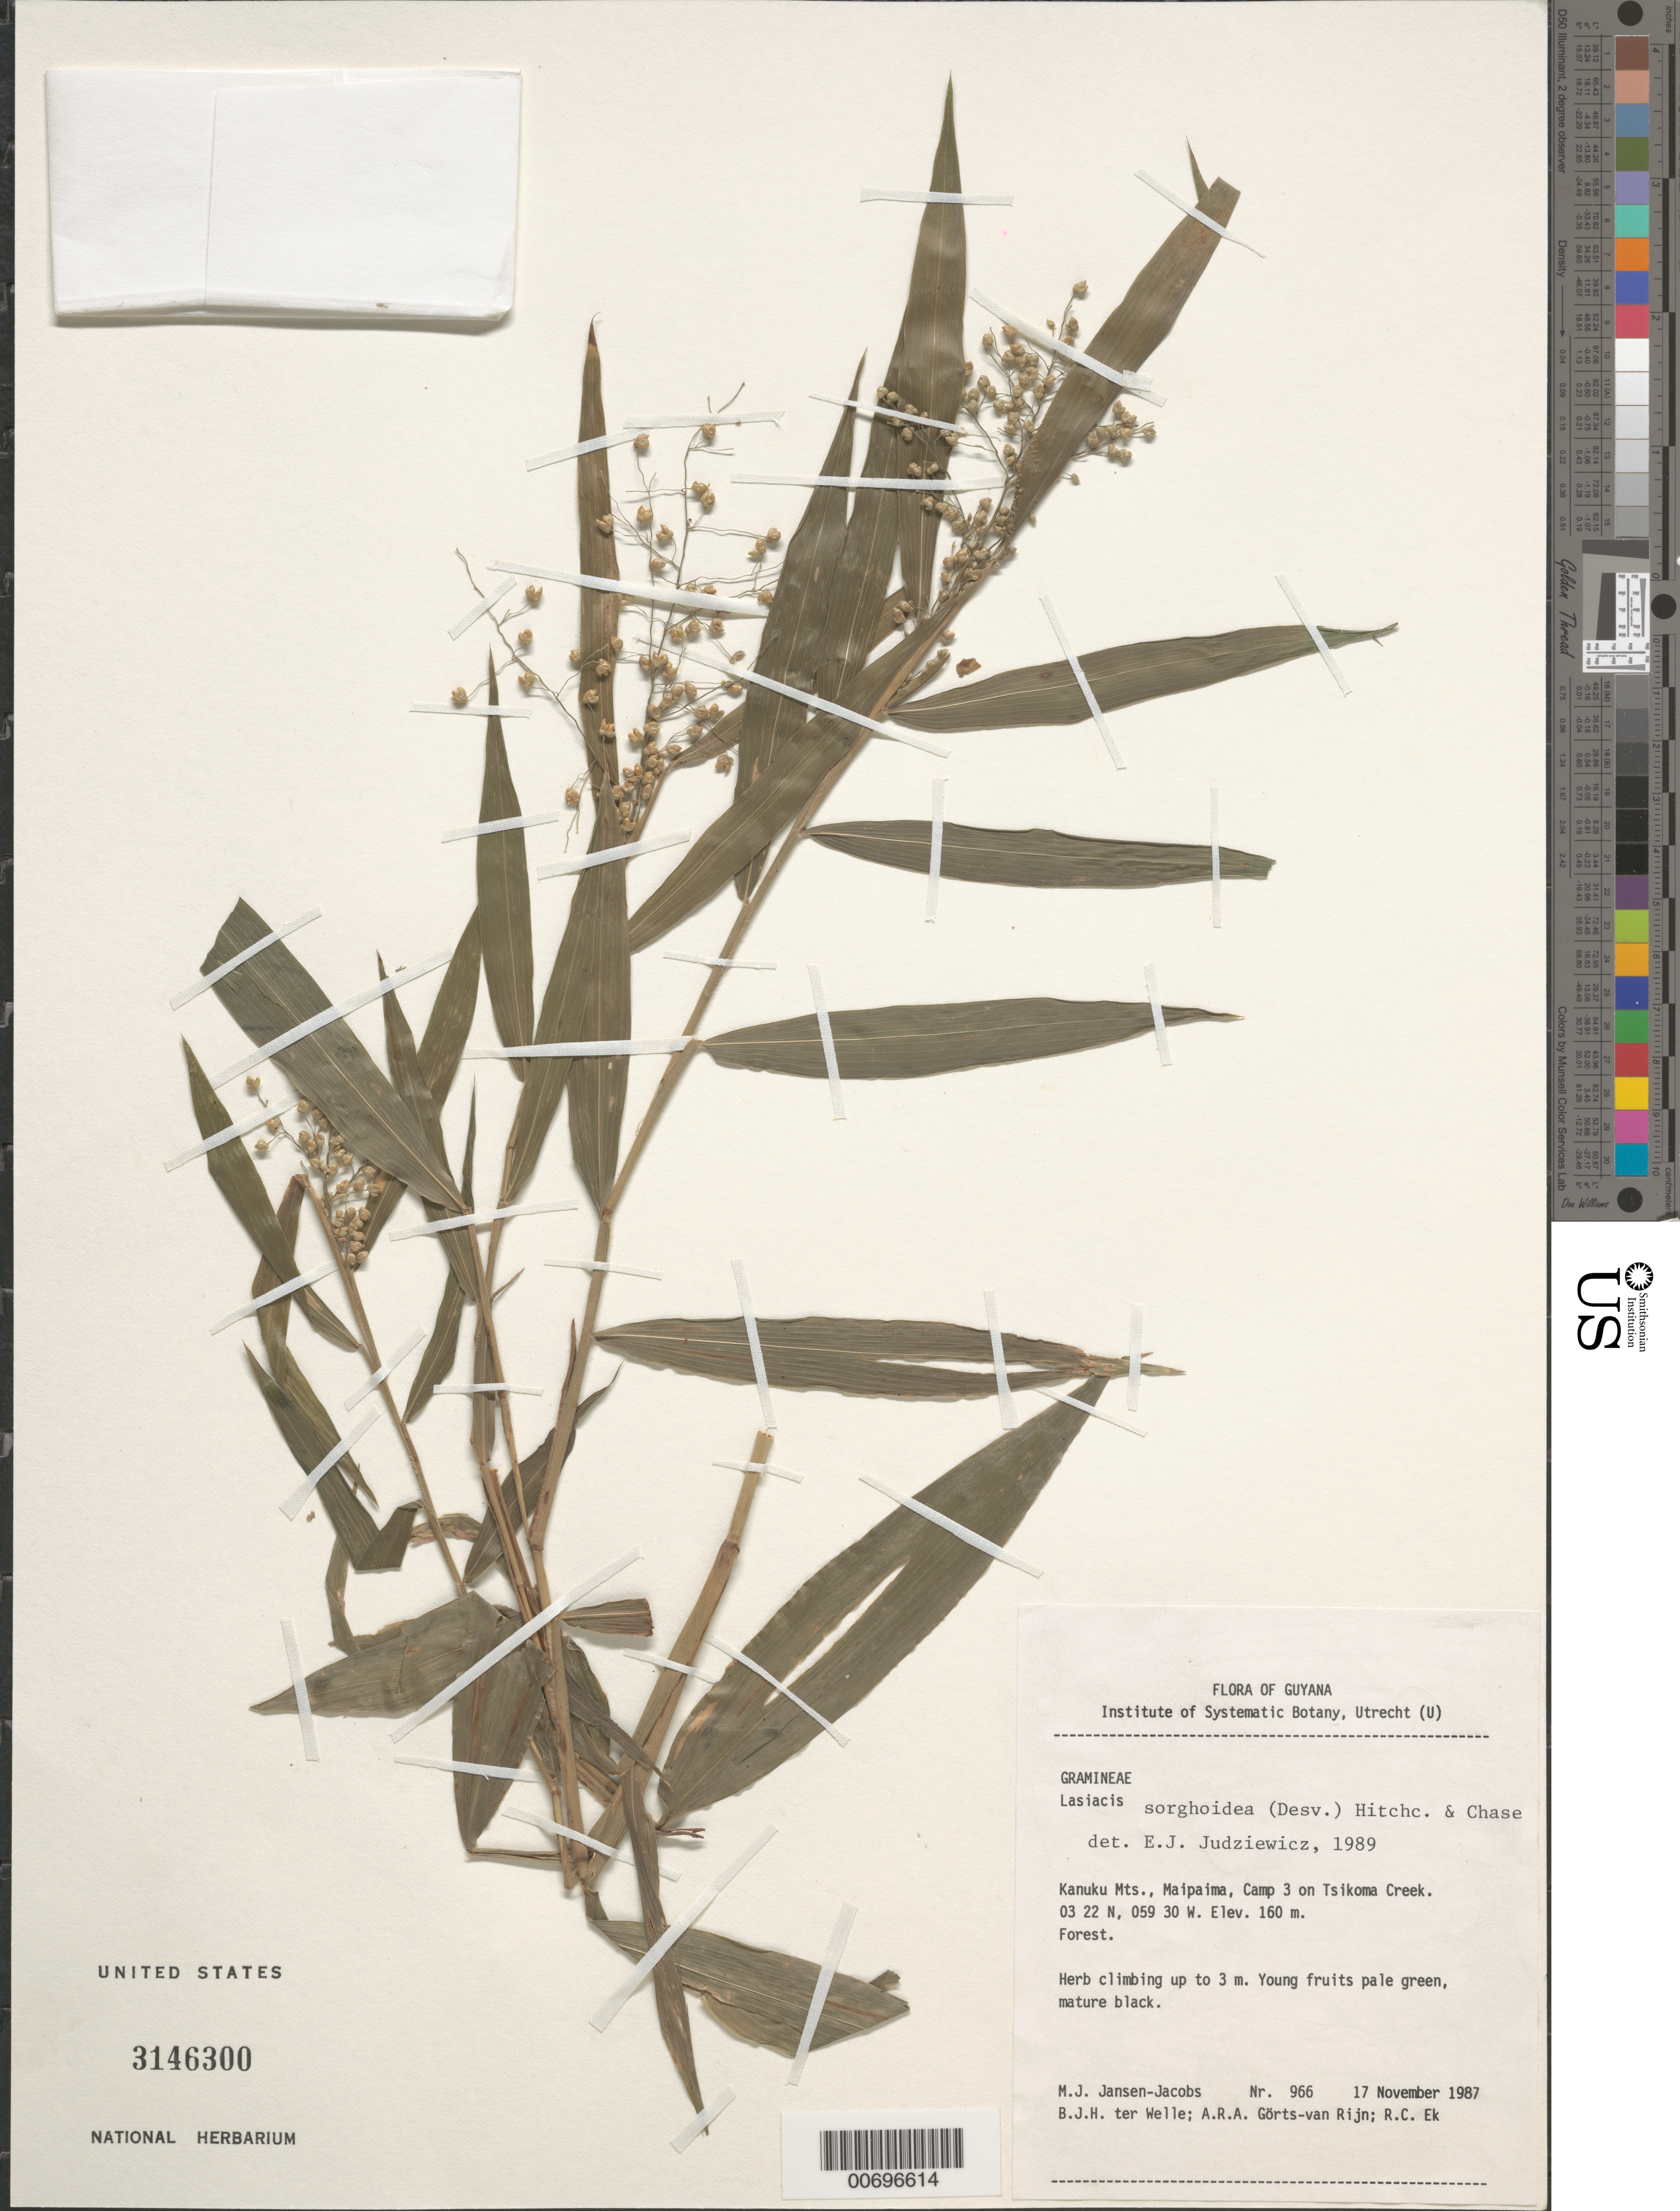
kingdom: Plantae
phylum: Tracheophyta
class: Liliopsida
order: Poales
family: Poaceae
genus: Lasiacis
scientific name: Lasiacis sorghoidea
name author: (Desv. ex Ham.) Hitchc. & Chase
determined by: Judziewicz, E. J.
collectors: M. J. Jansen-Jacobs, B. Welle, A. .R. A. Görts-van Rijn & R. C. Ek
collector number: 966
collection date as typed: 17-Nov-87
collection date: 1987-11-17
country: Guyana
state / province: U. Takutu-U. Essequibo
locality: Kanuku Mts., Maipaima, Camp 3 on Tsikoma Creek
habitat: Forest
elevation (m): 160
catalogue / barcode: US 3146300